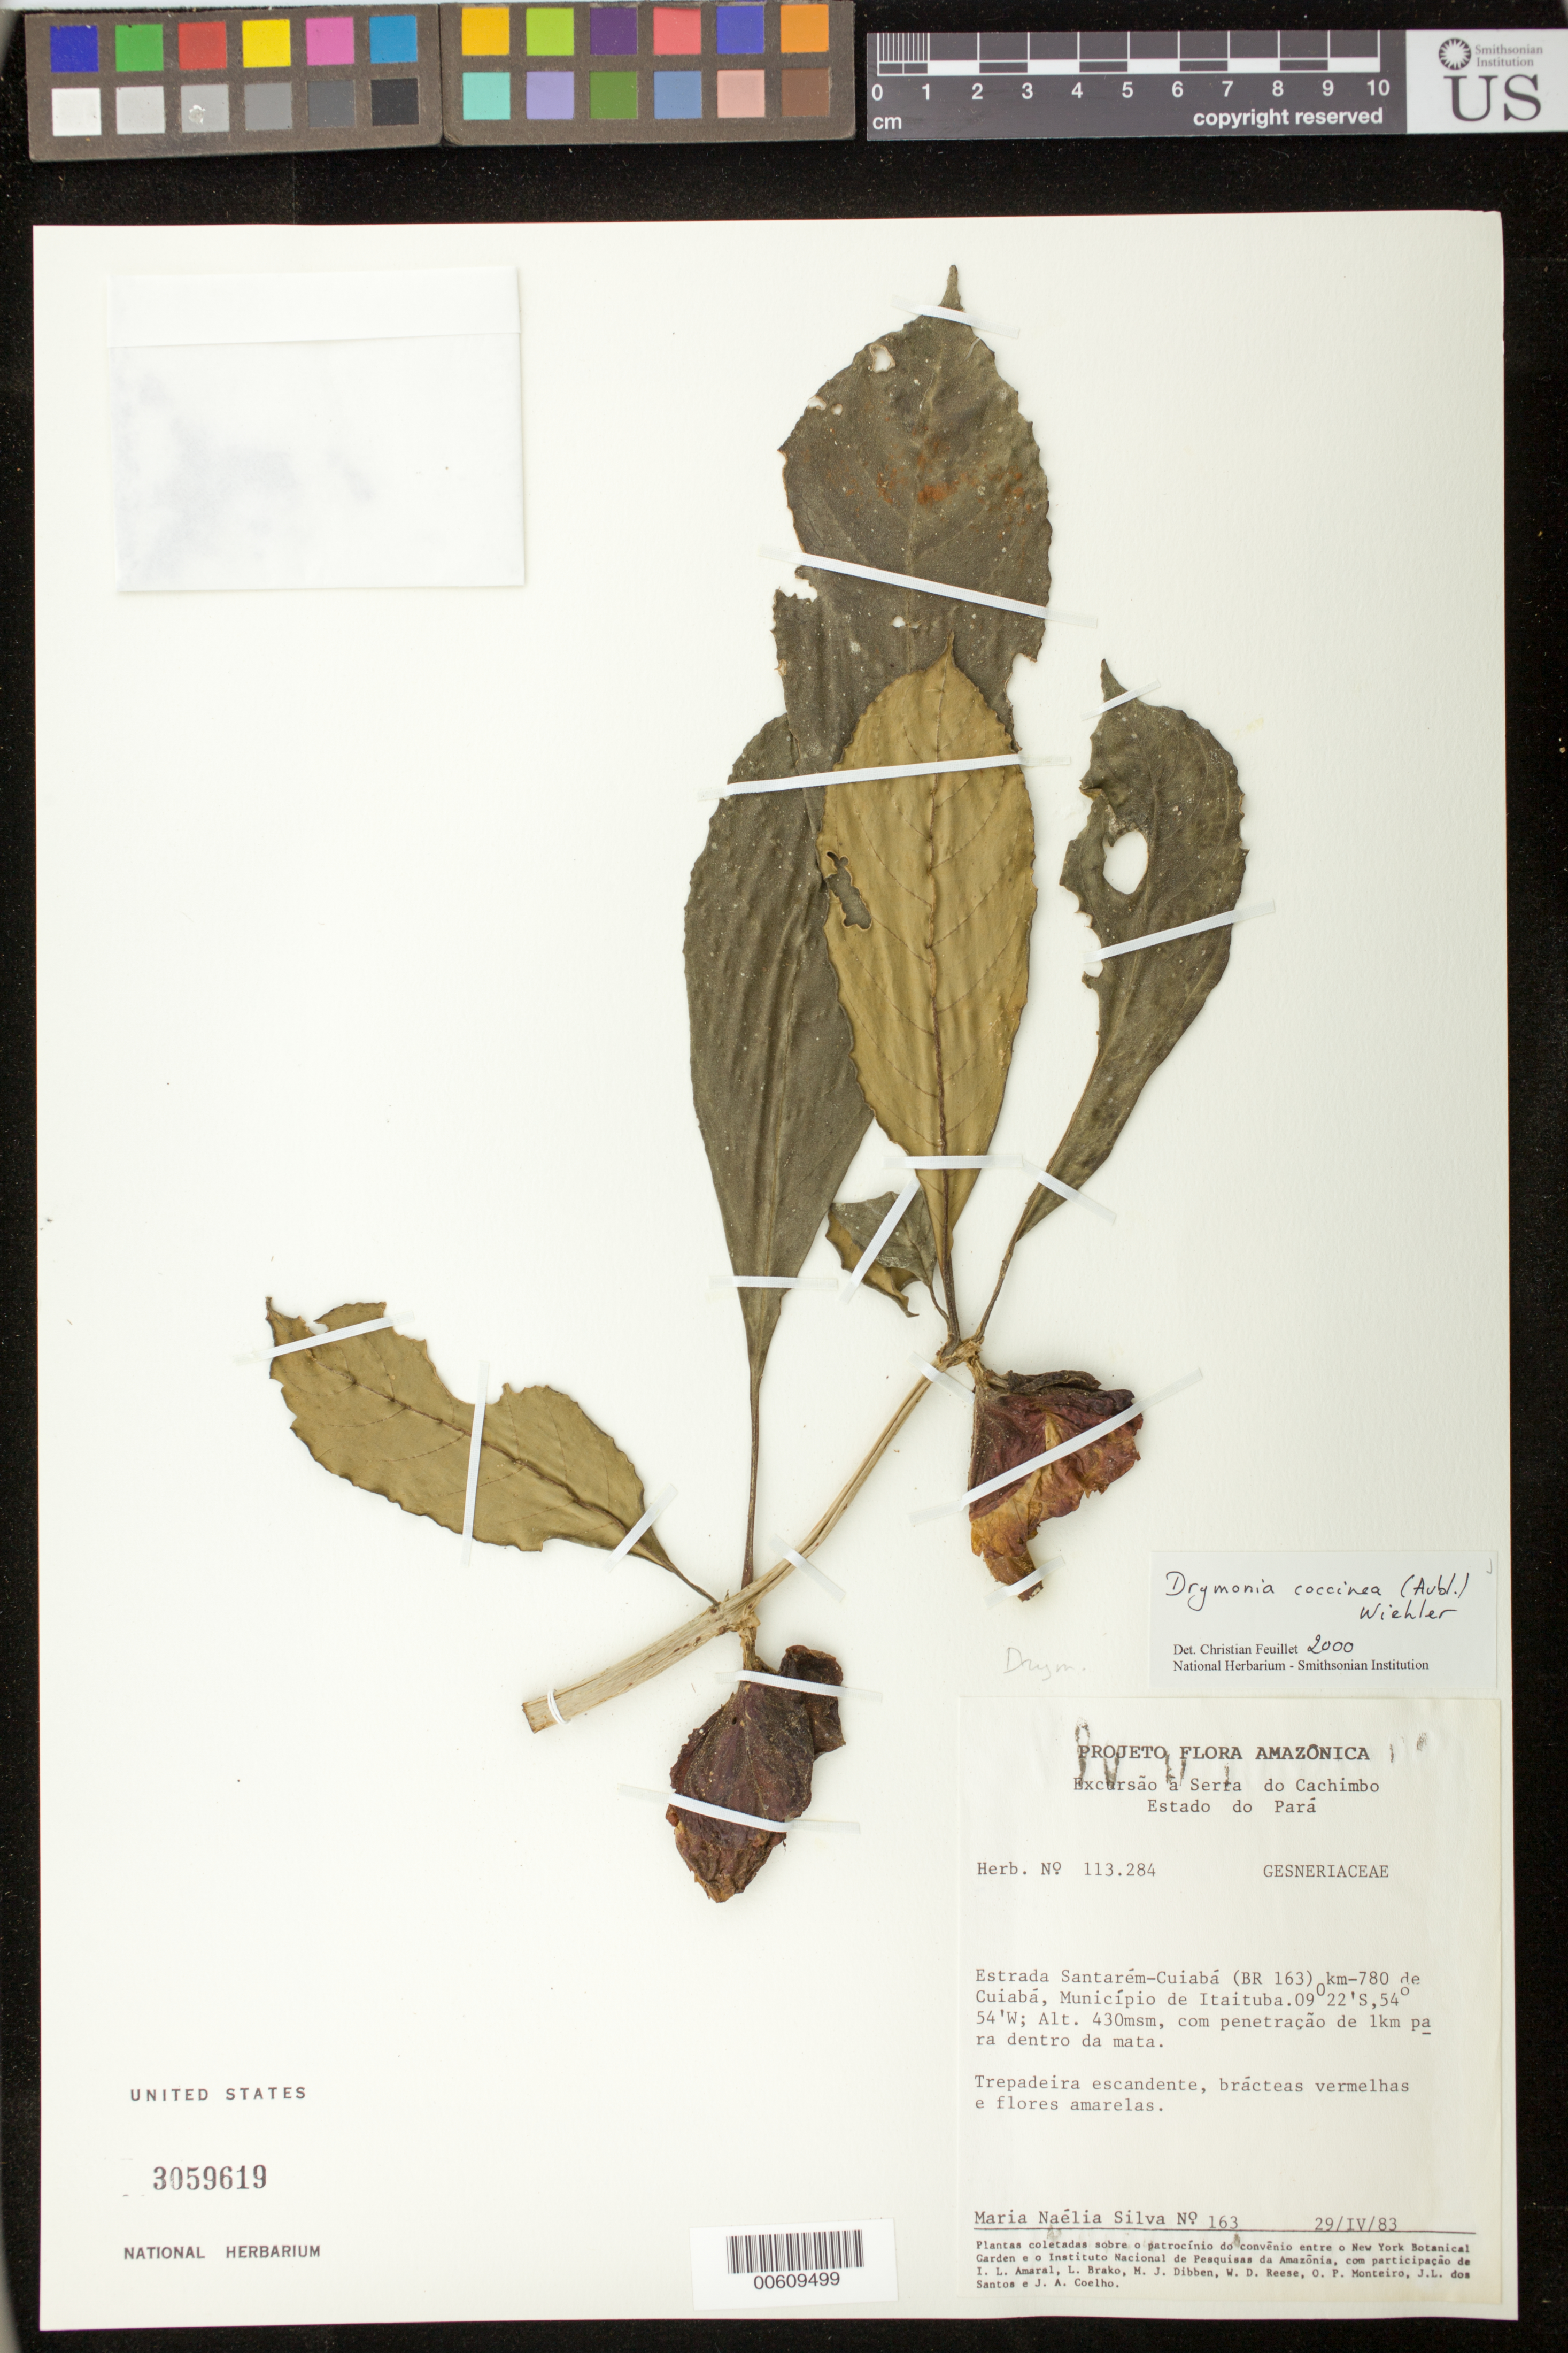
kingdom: Plantae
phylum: Tracheophyta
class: Magnoliopsida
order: Lamiales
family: Gesneriaceae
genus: Drymonia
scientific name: Drymonia coccinea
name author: (Aubl.) Wiehler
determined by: Skog, Laurence E.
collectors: M. N. Silva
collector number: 163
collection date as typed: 29 Apr 1983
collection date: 1983-04-29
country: Brazil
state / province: Pará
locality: Estrada Santarém-Cuiabá (BR 163) km 780 de Cuiabá, Mpio. Itaituba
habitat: Com penetração de 1km para dentro da mata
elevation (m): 430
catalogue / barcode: US 3059619